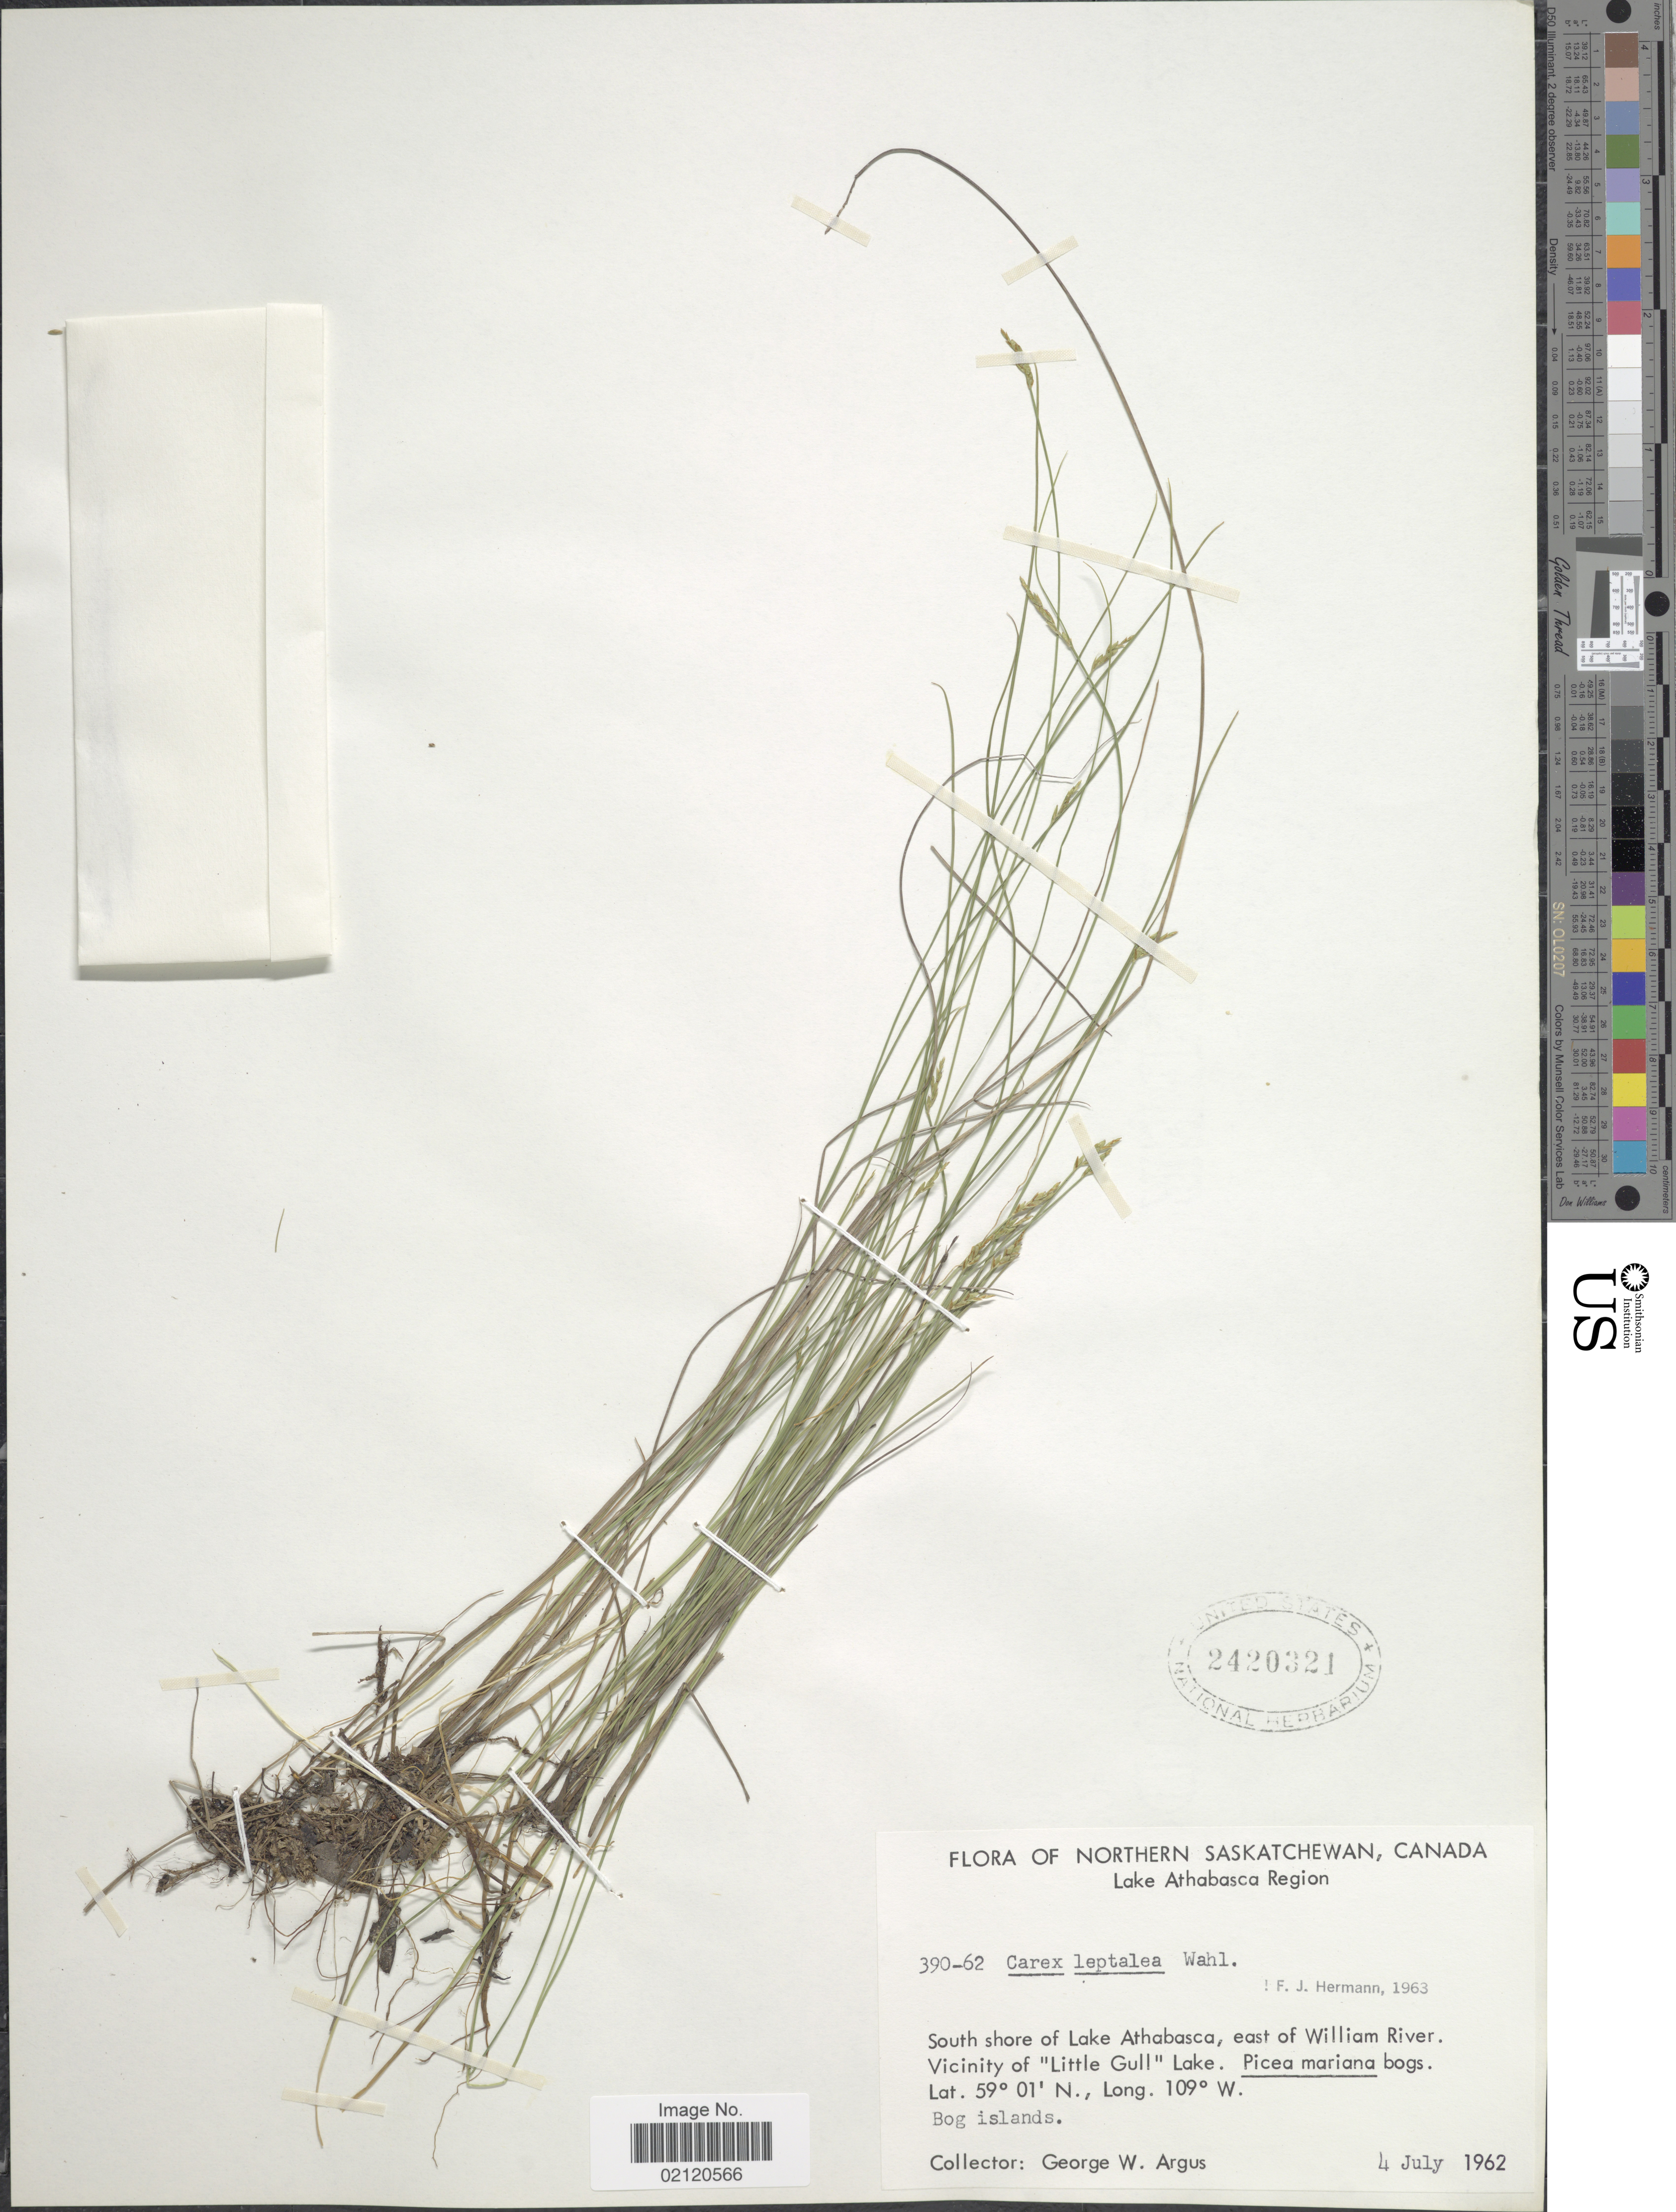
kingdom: Plantae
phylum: Tracheophyta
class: Liliopsida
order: Poales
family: Cyperaceae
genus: Carex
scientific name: Carex leptalea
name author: Wahlenb.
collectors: G. W. Argus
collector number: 390-62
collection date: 1962-07-04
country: Canada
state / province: Saskatchewan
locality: Northern Saskatchewan, Lake Athabasca Region, South shore of Lake Athabasca, east of William River. Vicinity of "Little Gull" Lake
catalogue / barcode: US 2420321